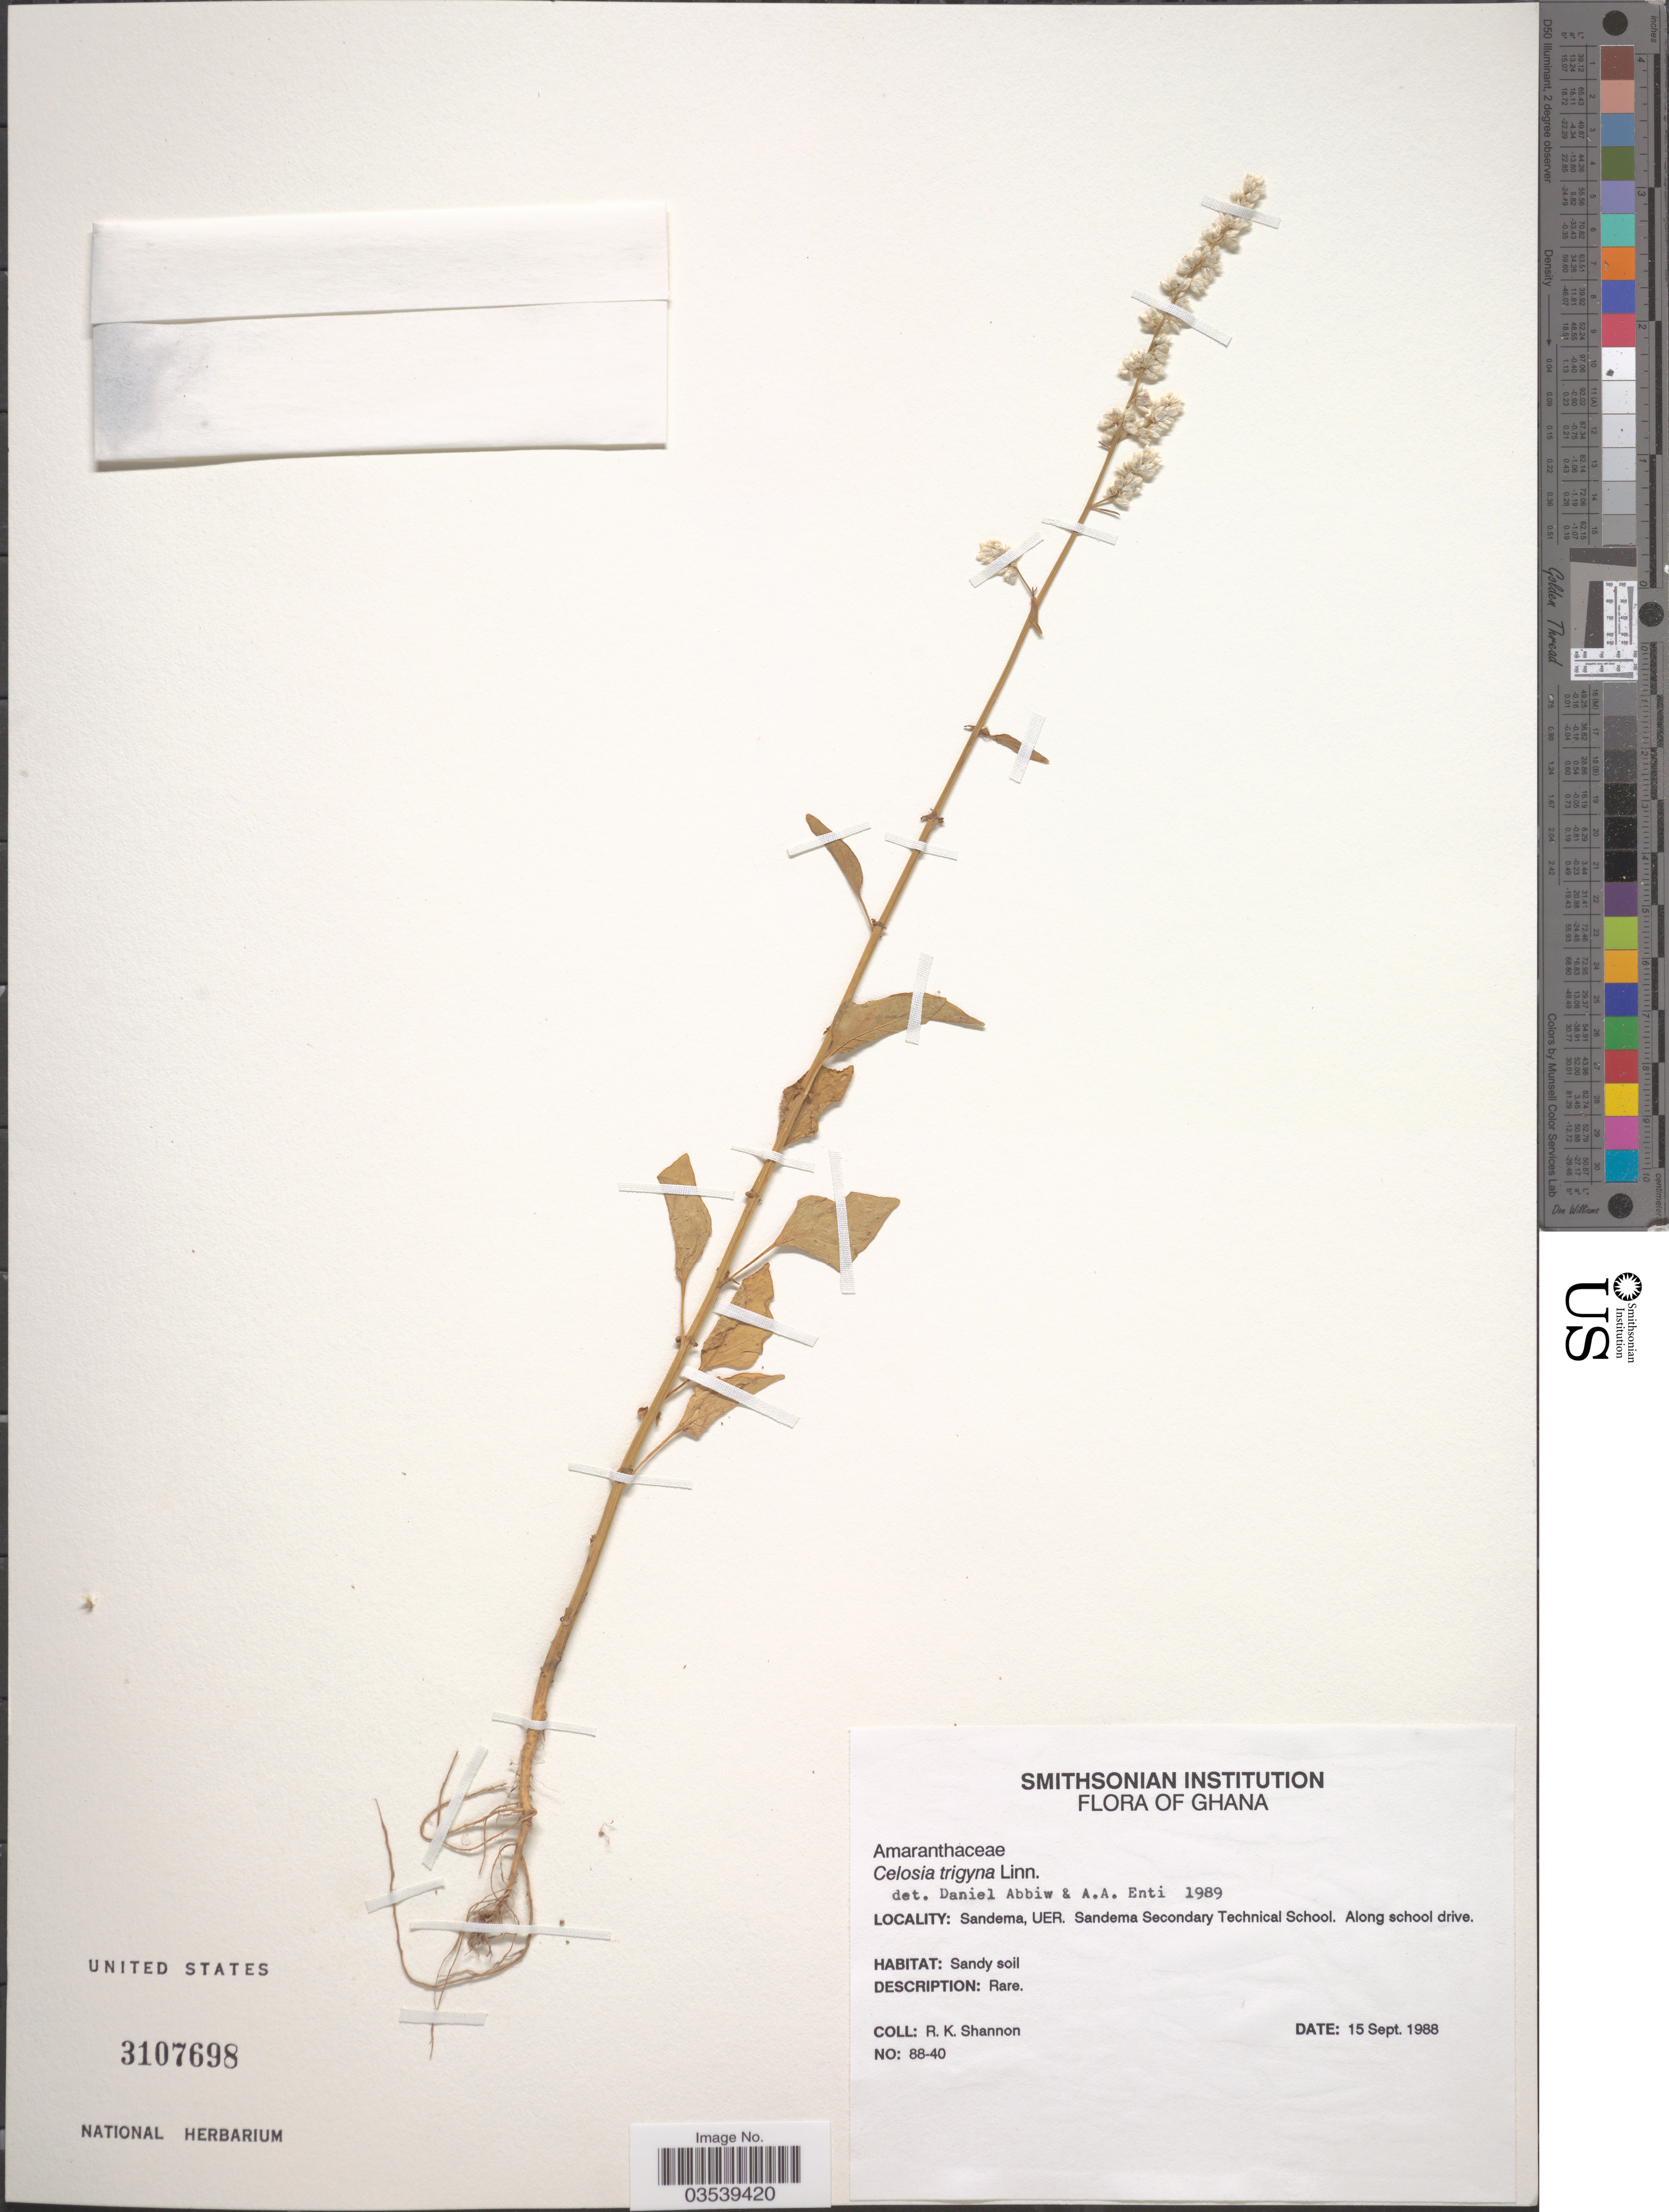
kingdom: Plantae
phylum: Tracheophyta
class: Magnoliopsida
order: Caryophyllales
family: Amaranthaceae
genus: Celosia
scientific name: Celosia trigyna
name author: L.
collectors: R. Shannon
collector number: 88-40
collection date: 1988-09-15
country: Ghana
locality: Sandema, UER. Sandema Secondary Technical School. Along school drive.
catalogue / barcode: US 3107698